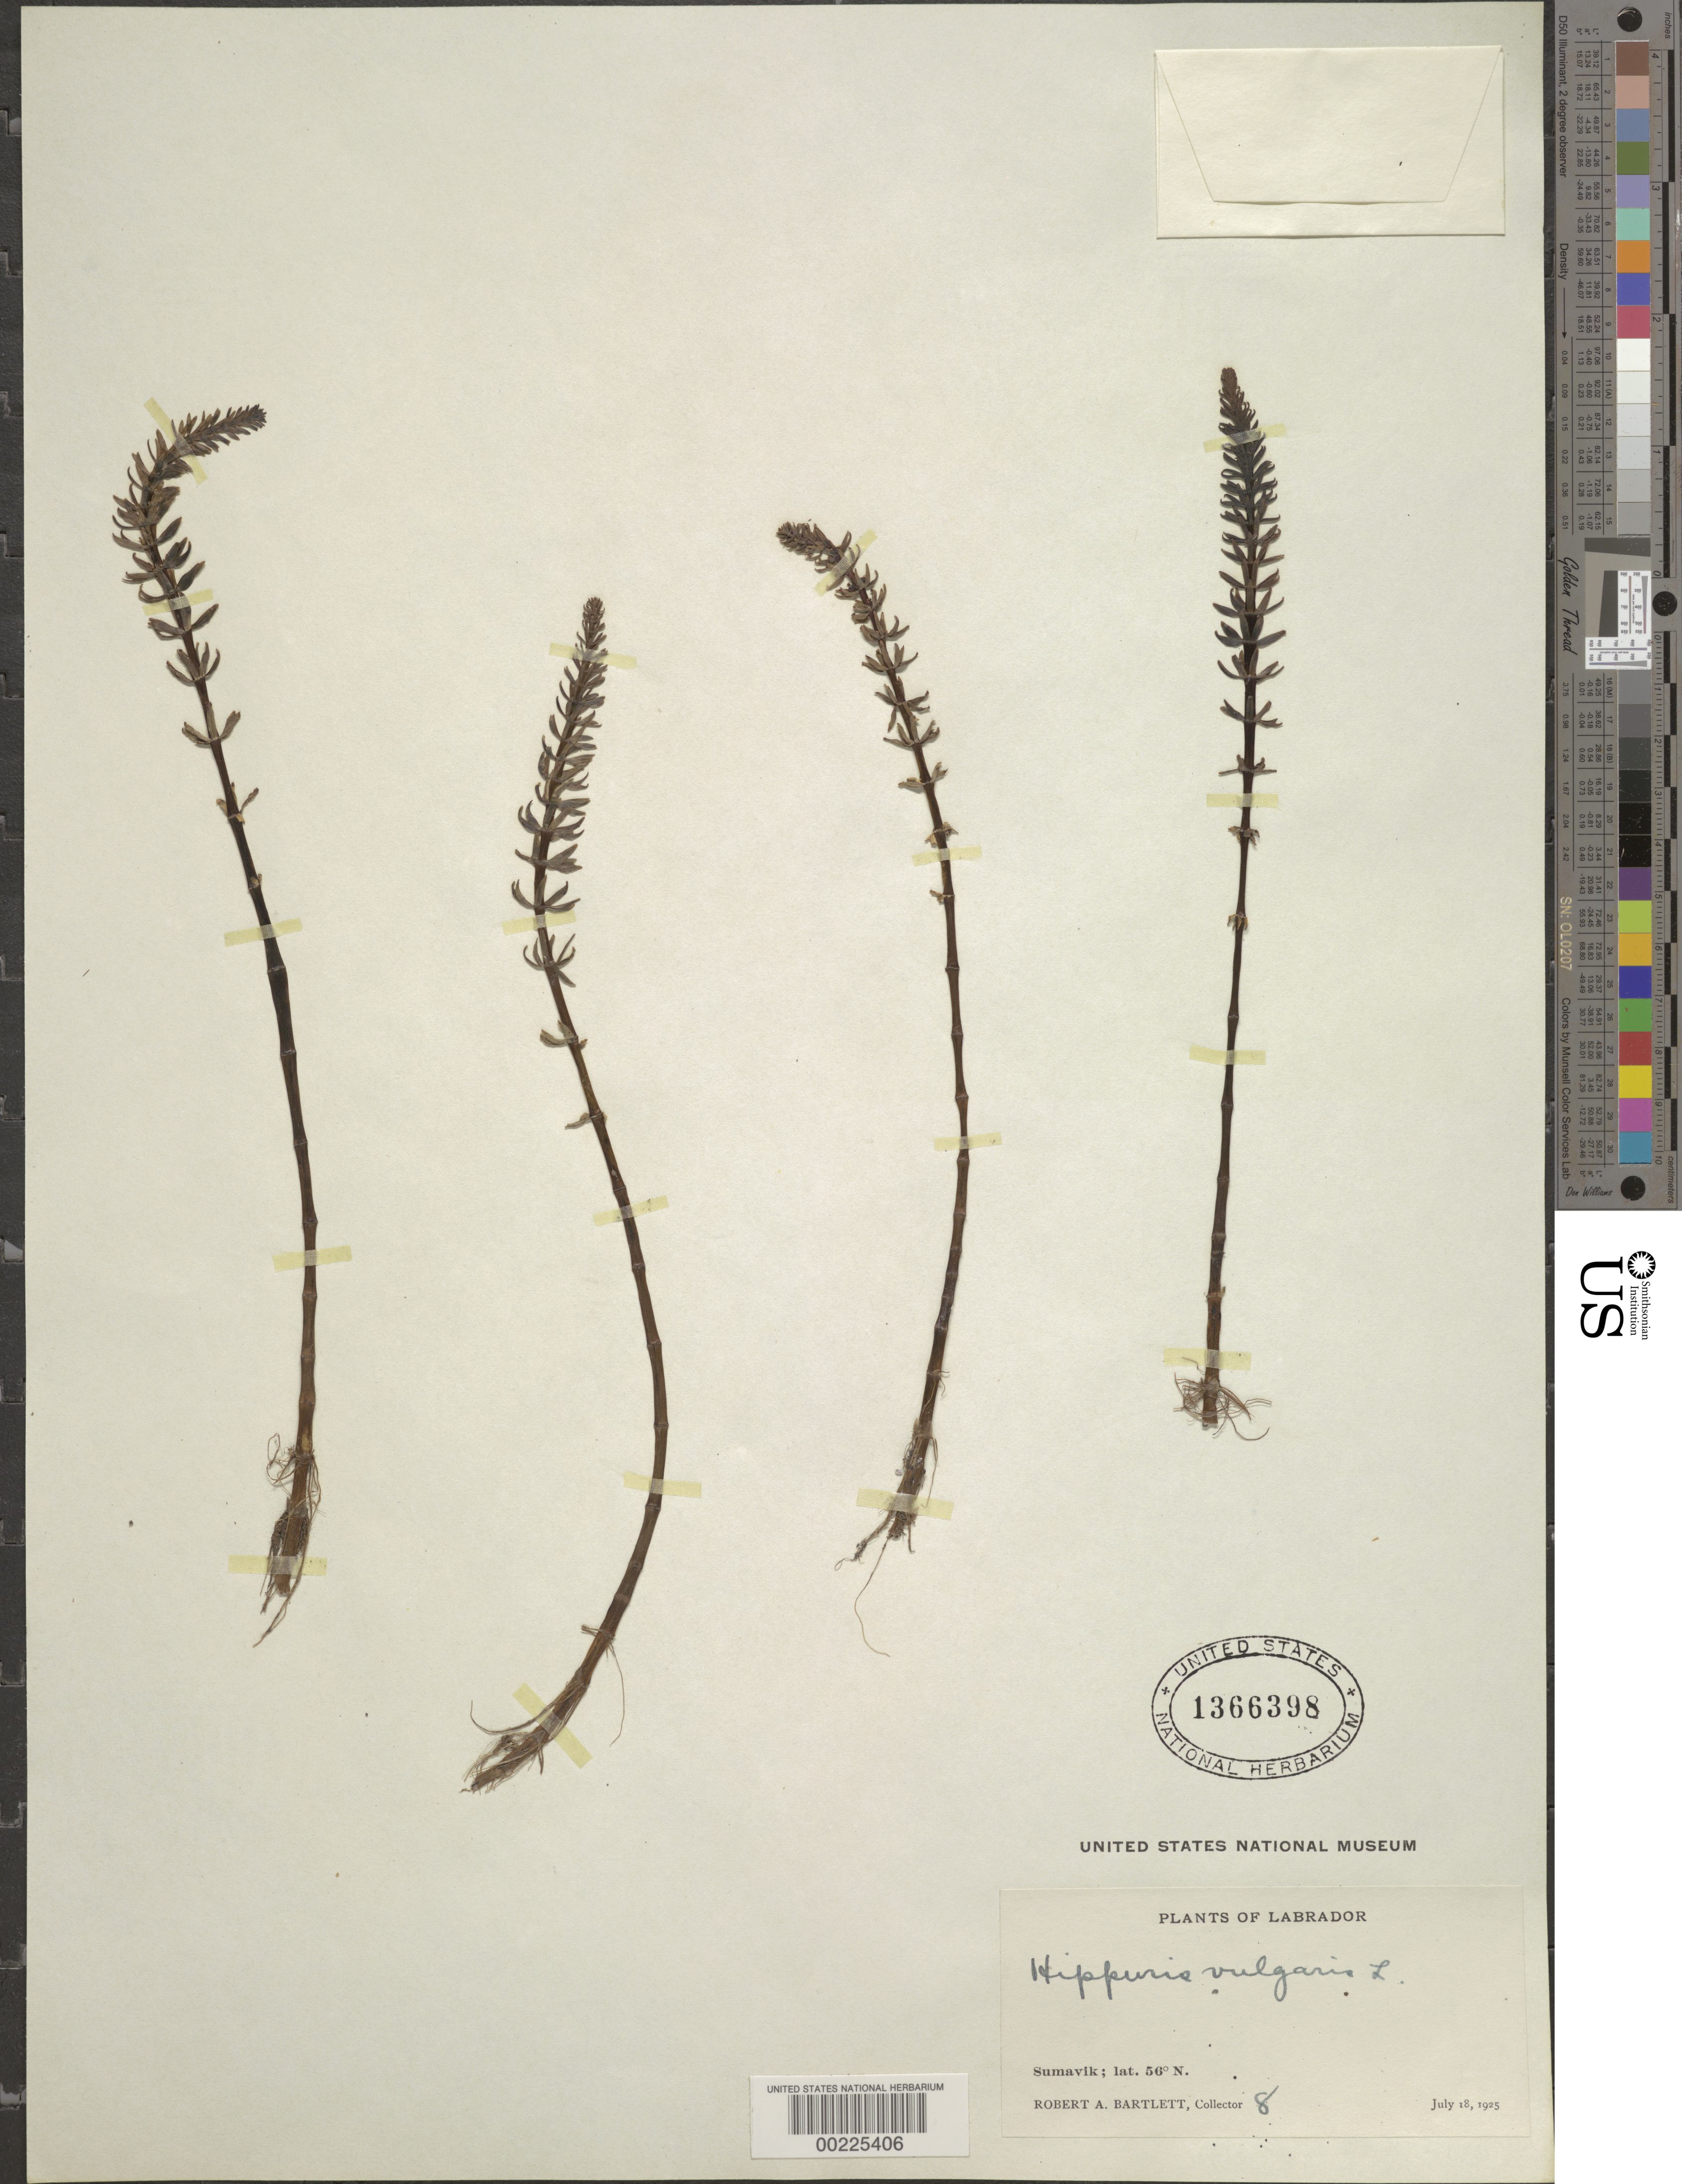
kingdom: Plantae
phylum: Tracheophyta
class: Magnoliopsida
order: Lamiales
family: Plantaginaceae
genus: Hippuris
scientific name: Hippuris vulgaris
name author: L.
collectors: R. A. Bartlett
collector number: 8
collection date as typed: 18 Jul 1925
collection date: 1925-07-18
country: Canada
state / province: Newfoundland and Labrador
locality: Sumavik, labrador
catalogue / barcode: US 1366398